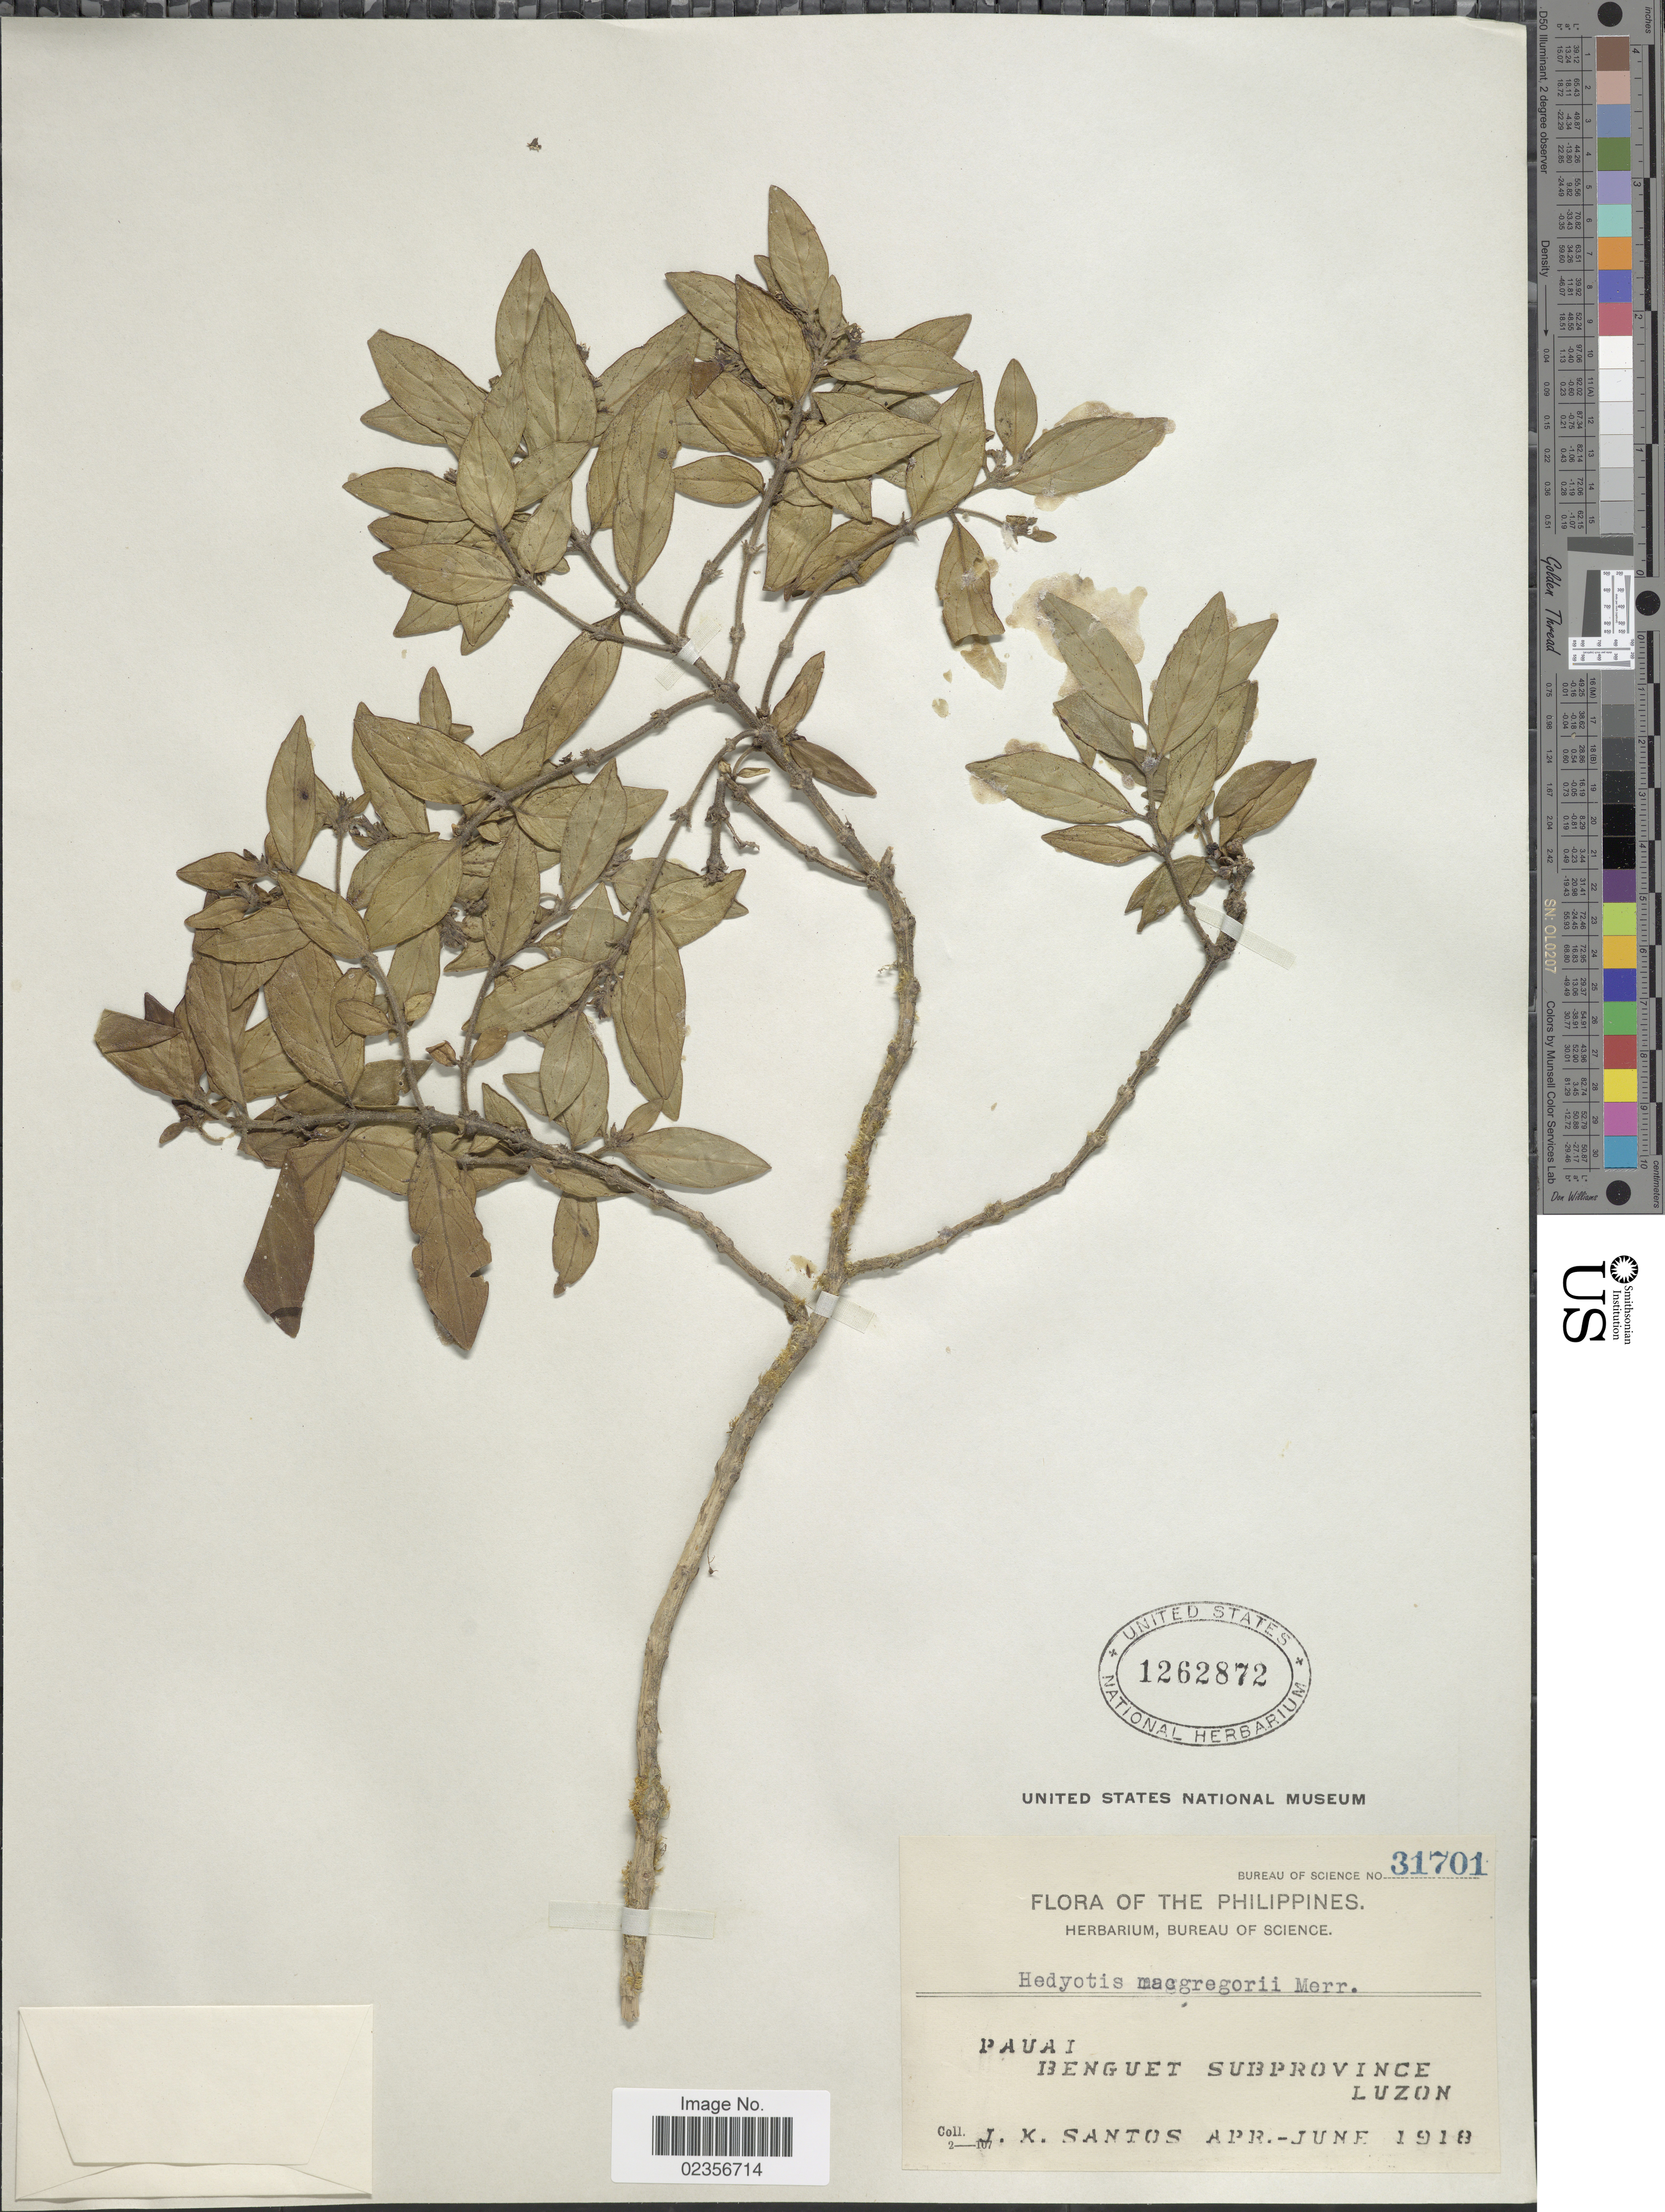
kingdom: Plantae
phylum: Tracheophyta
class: Magnoliopsida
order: Gentianales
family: Rubiaceae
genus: Hedyotis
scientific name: Hedyotis macgregorii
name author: Merr.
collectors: J. K. Santos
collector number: Bureau of Science 31701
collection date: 1918-04/1918-06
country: Philippines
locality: Pauai Benguet Subprovince Luzon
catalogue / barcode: US 1262872